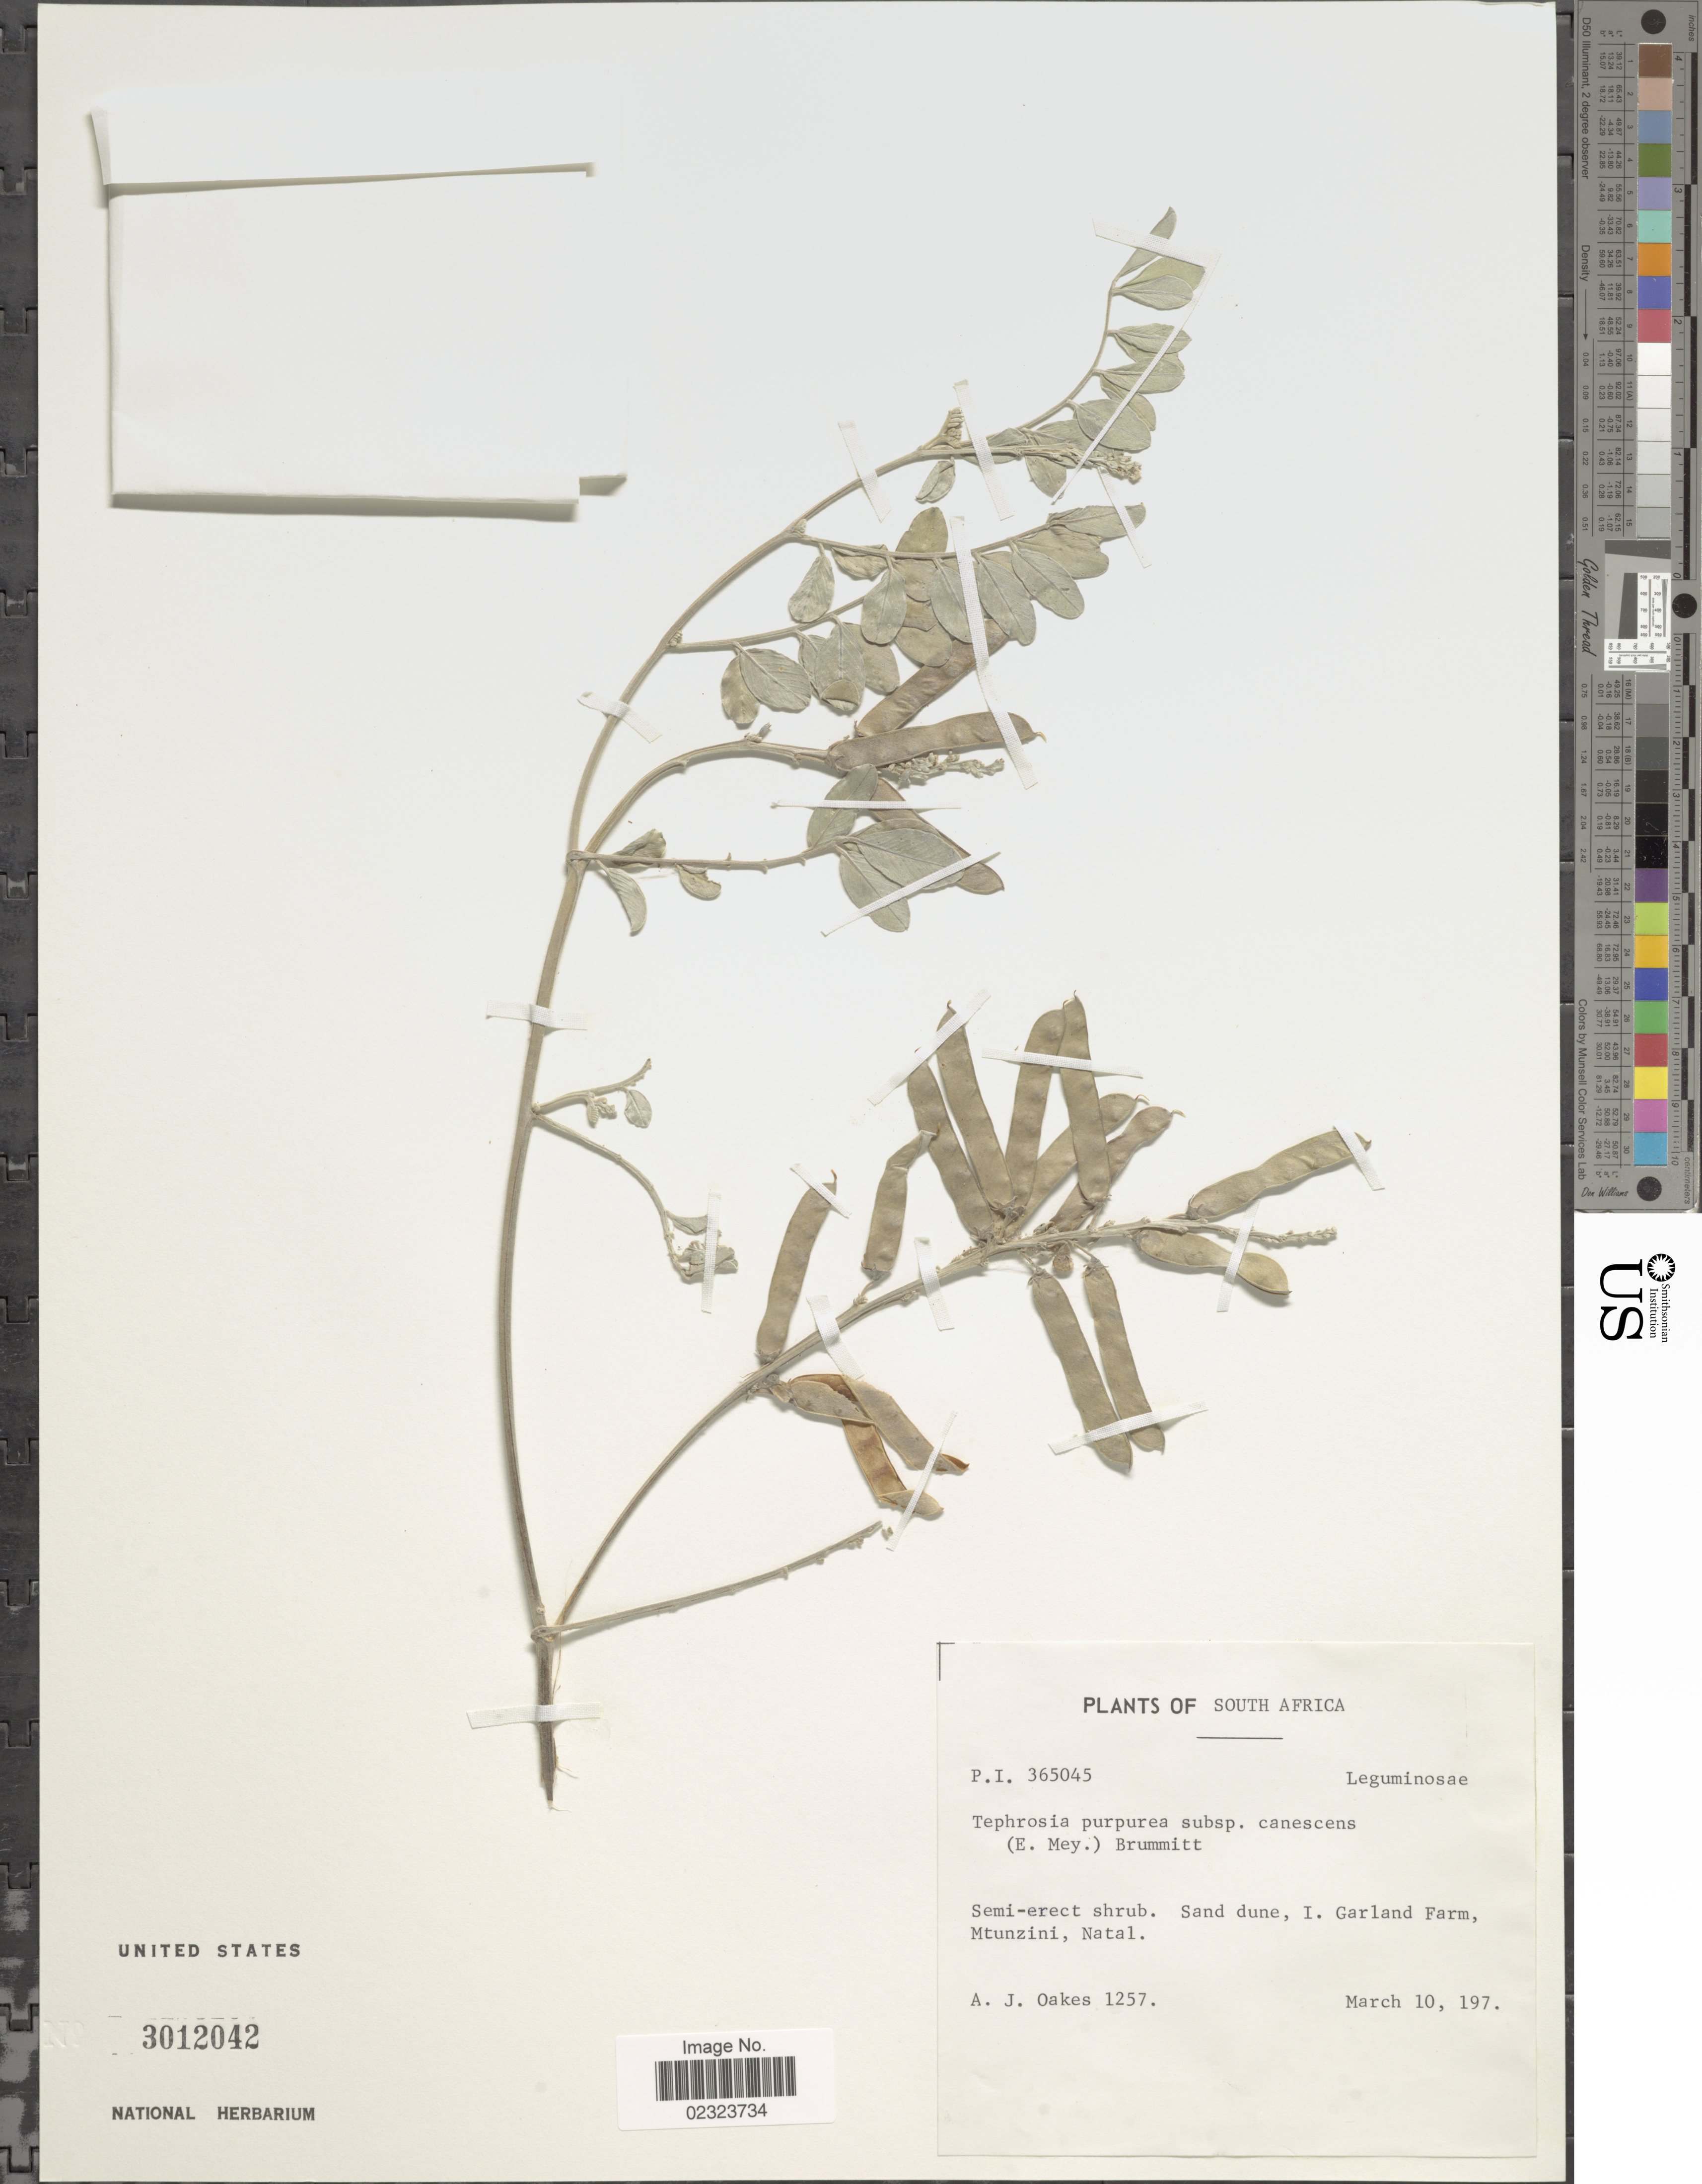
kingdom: Plantae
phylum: Tracheophyta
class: Magnoliopsida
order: Fabales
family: Fabaceae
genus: Tephrosia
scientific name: Tephrosia purpurea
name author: (L.) Pers.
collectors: A. Oakes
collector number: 1257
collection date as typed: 197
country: South Africa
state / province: KwaZulu-Natal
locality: I. Garland Farm, Mtunzini.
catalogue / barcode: US 3012042